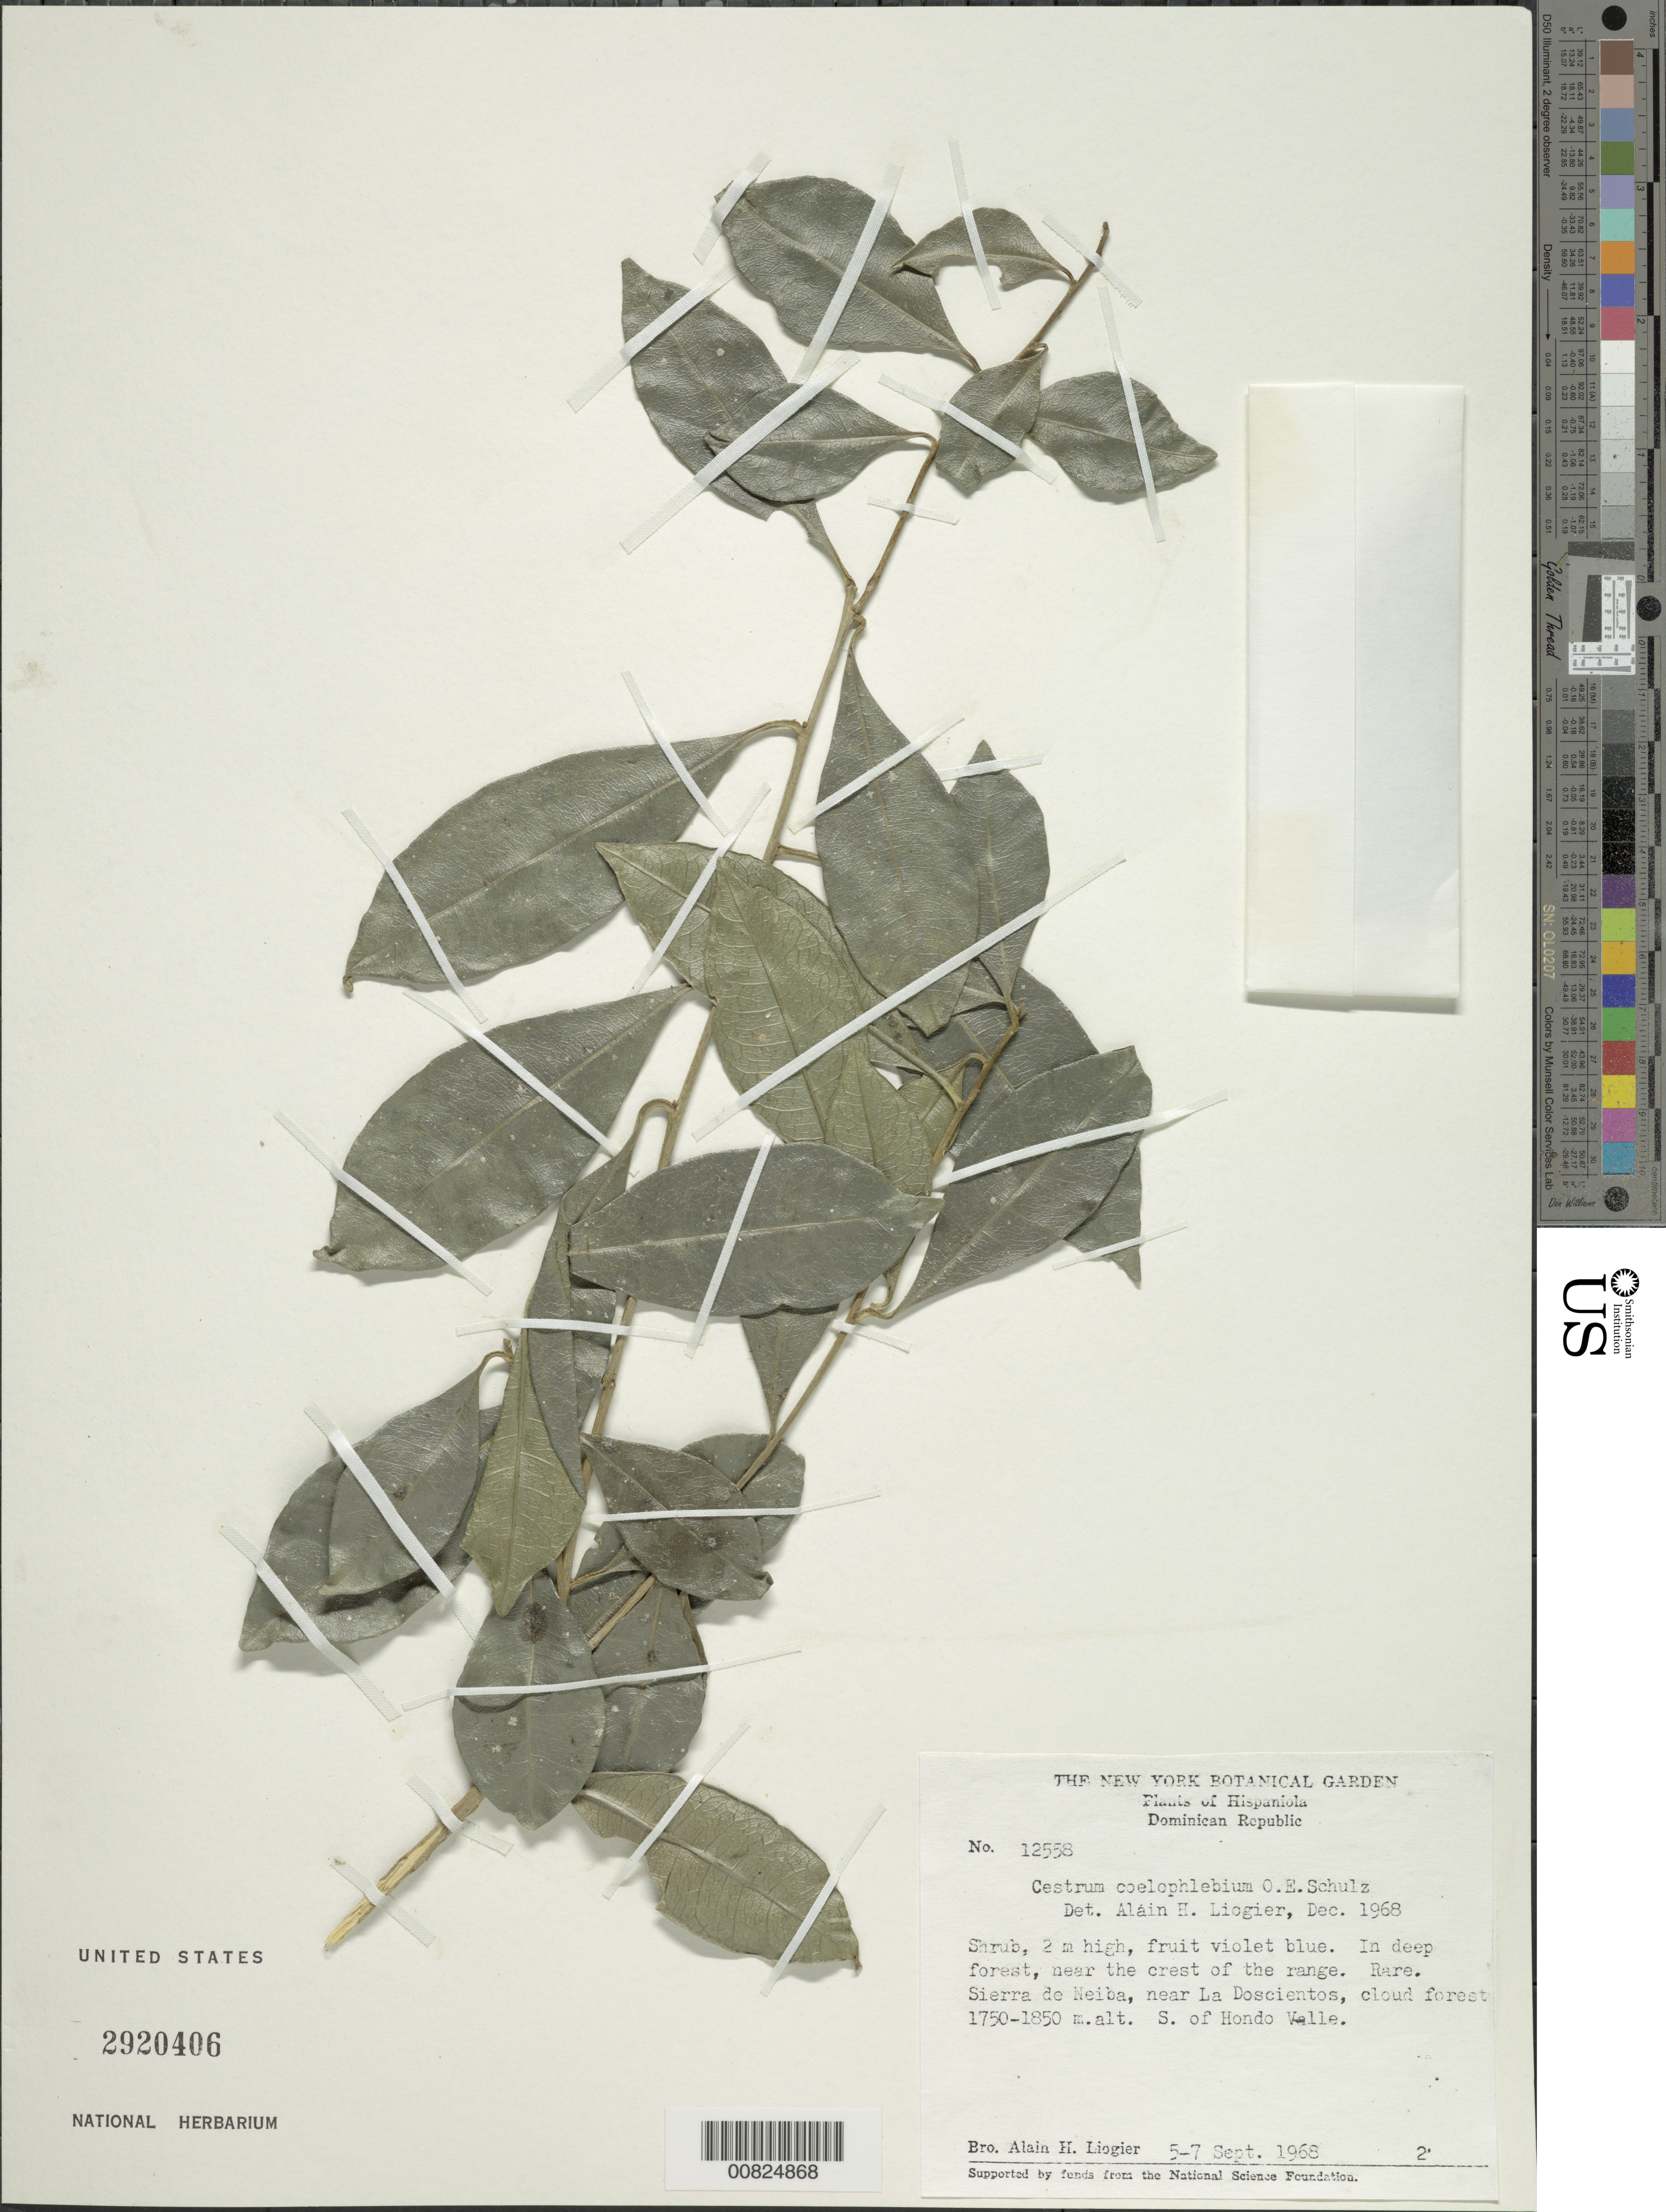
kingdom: Plantae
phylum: Tracheophyta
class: Magnoliopsida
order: Solanales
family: Solanaceae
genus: Cestrum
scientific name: Cestrum coelophlebium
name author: O.E. Schulz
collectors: A. H. Liogier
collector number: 12558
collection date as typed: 05 Sep 1968 to 07 Sep 1968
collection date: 1968-09-05/1968-09-07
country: Dominican Republic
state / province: Elias Piña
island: Hispaniola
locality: Sierra de Neiba, near La Doscientos, S of Hondo Valle, near the crest of the range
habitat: In deep cloud forest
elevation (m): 1750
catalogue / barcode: US 2920406